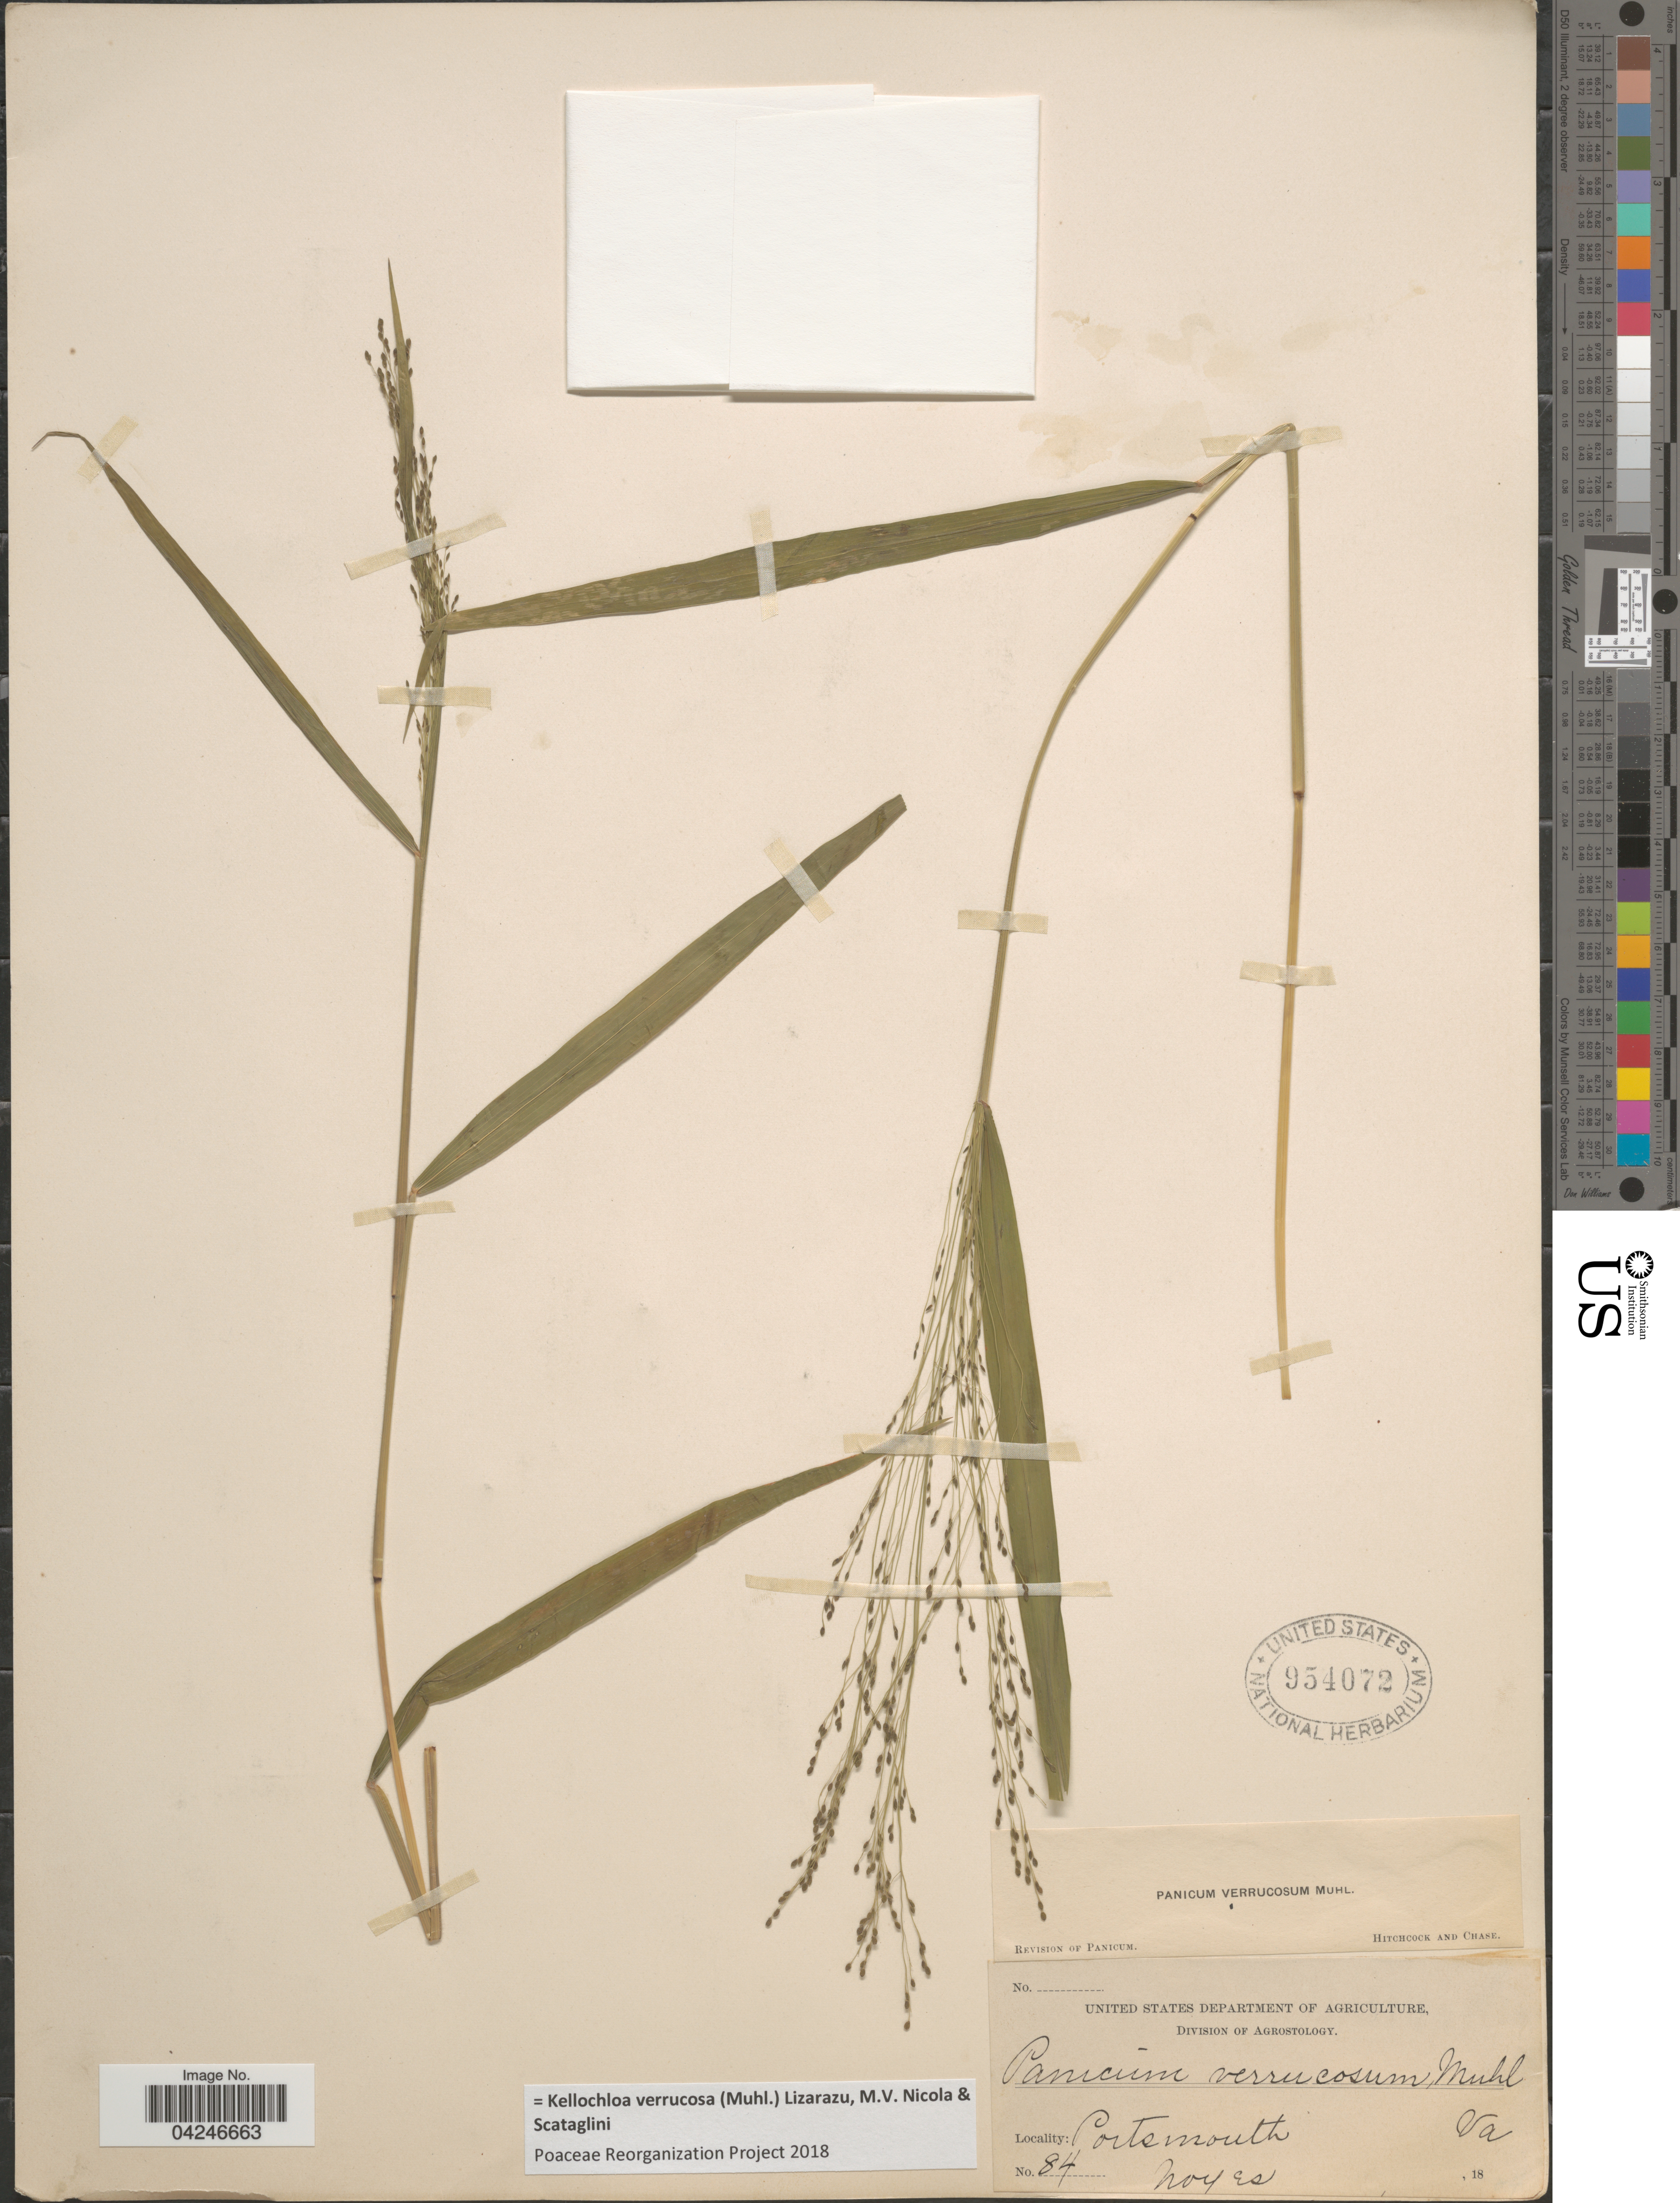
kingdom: Plantae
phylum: Tracheophyta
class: Liliopsida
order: Poales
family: Poaceae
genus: Kellochloa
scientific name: Kellochloa verrucosa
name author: (Muhl.) Lizarazu et al.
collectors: Noyes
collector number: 84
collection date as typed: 18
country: United States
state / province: Virginia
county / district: City of Portsmouth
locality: Ports mouth.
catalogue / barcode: US 954072